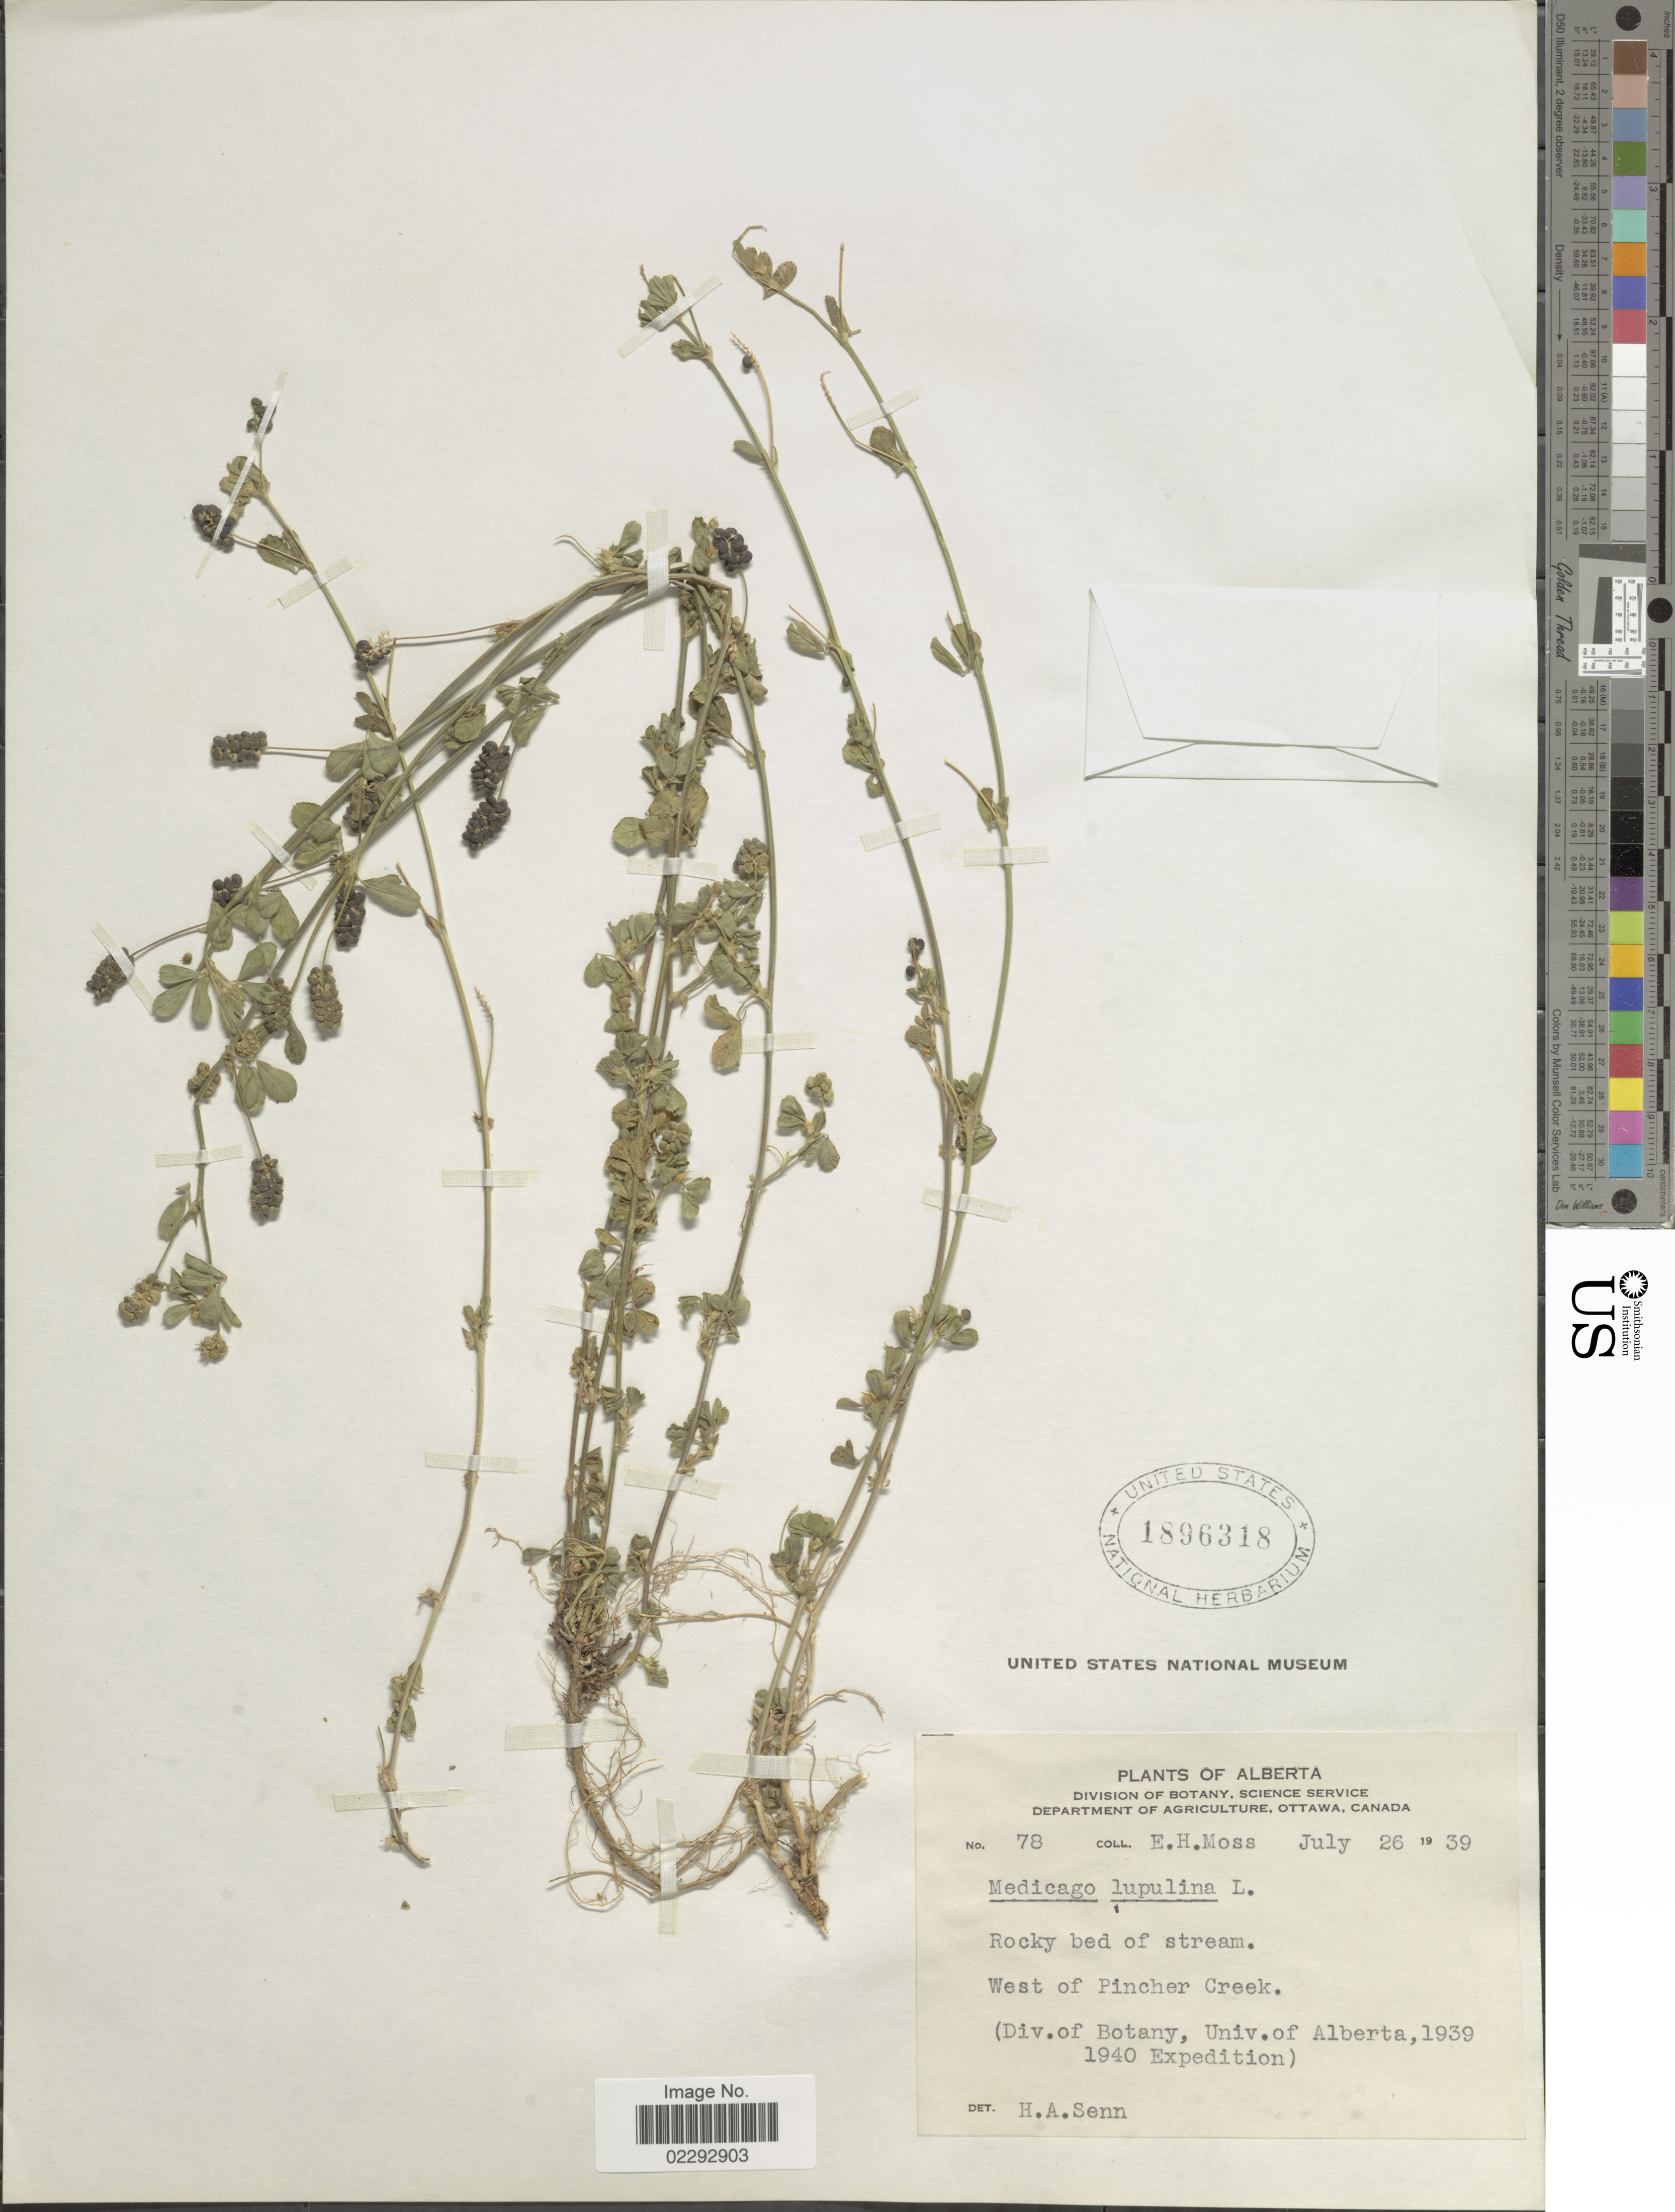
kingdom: Plantae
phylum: Tracheophyta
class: Magnoliopsida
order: Fabales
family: Fabaceae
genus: Medicago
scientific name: Medicago lupulina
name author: L.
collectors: E. Moss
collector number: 78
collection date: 1939-07-26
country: Canada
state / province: Alberta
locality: Alberta. West of Pincher Creek.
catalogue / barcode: US 1896318